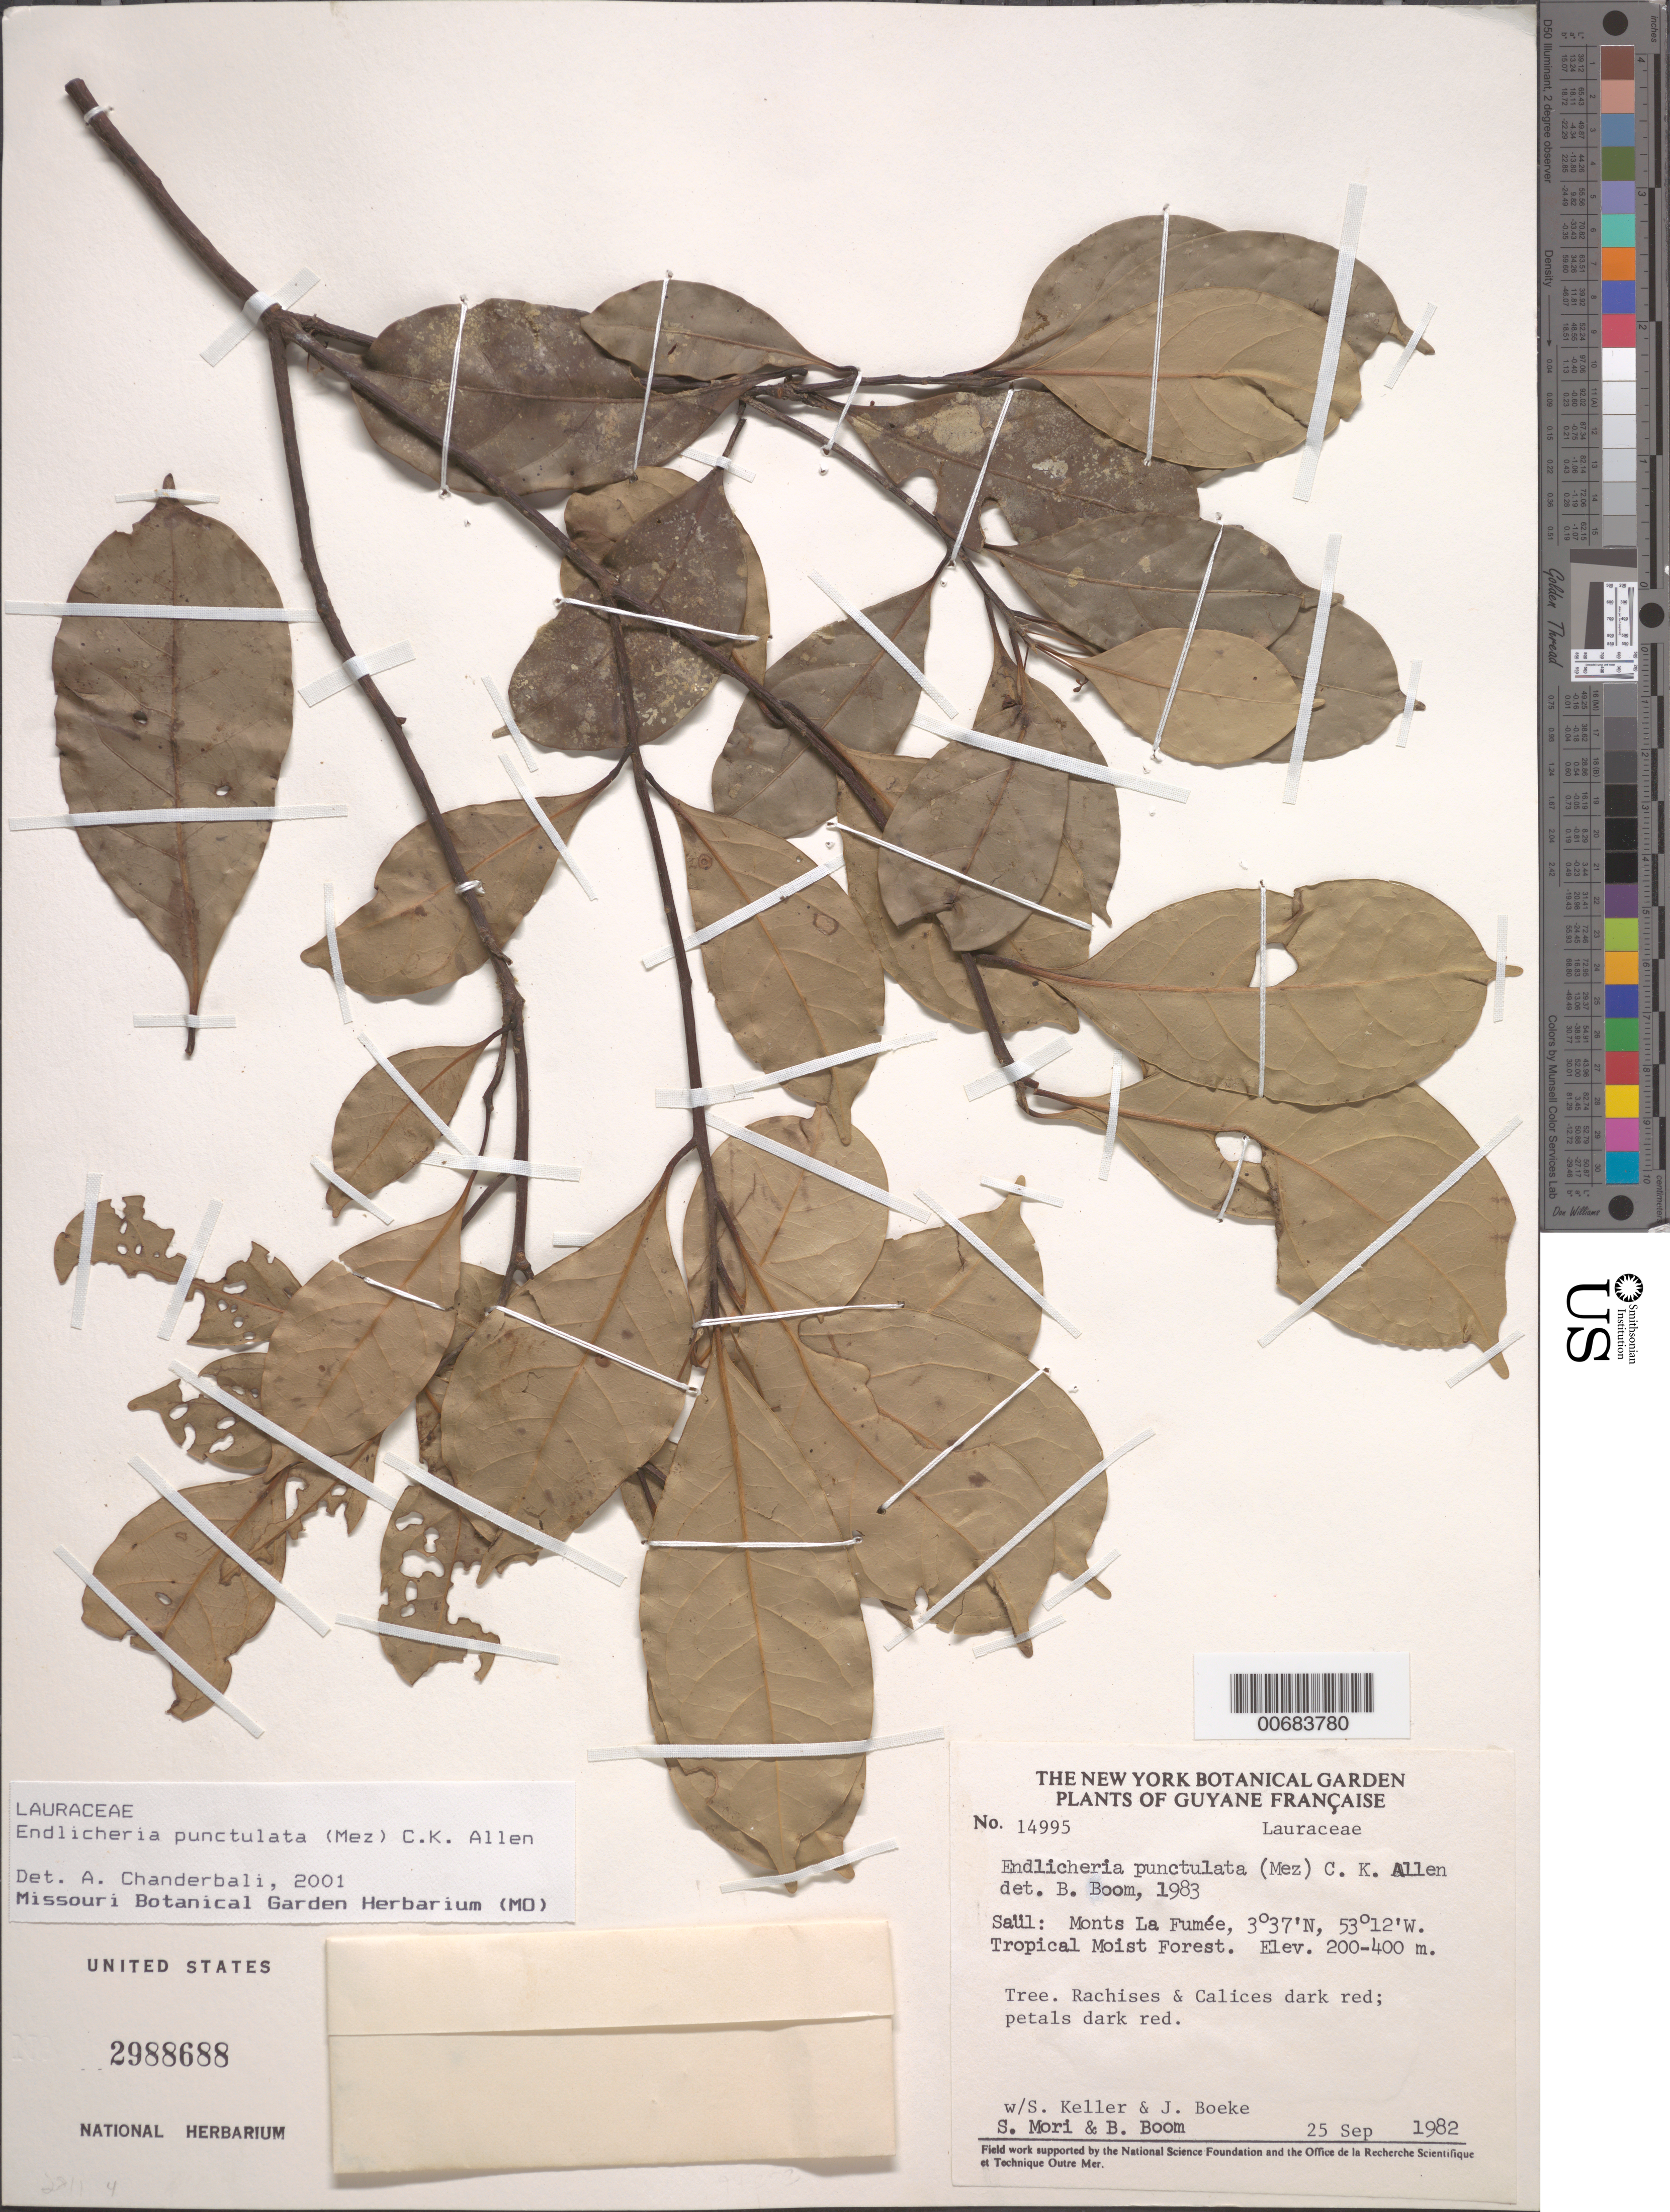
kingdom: Plantae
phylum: Tracheophyta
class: Magnoliopsida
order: Laurales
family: Lauraceae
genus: Endlicheria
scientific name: Endlicheria punctulata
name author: (Mez) C.K. Allen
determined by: Chanderbali, Andre Shashi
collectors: S. Mori et al.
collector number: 14995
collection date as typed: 25-Sep-82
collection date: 1982-09-25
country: French Guiana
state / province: Saint-Laurent-du-Maroni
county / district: Saül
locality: Saül, Monts La Fumée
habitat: Tropical moist forest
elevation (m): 200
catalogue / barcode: US 2988688